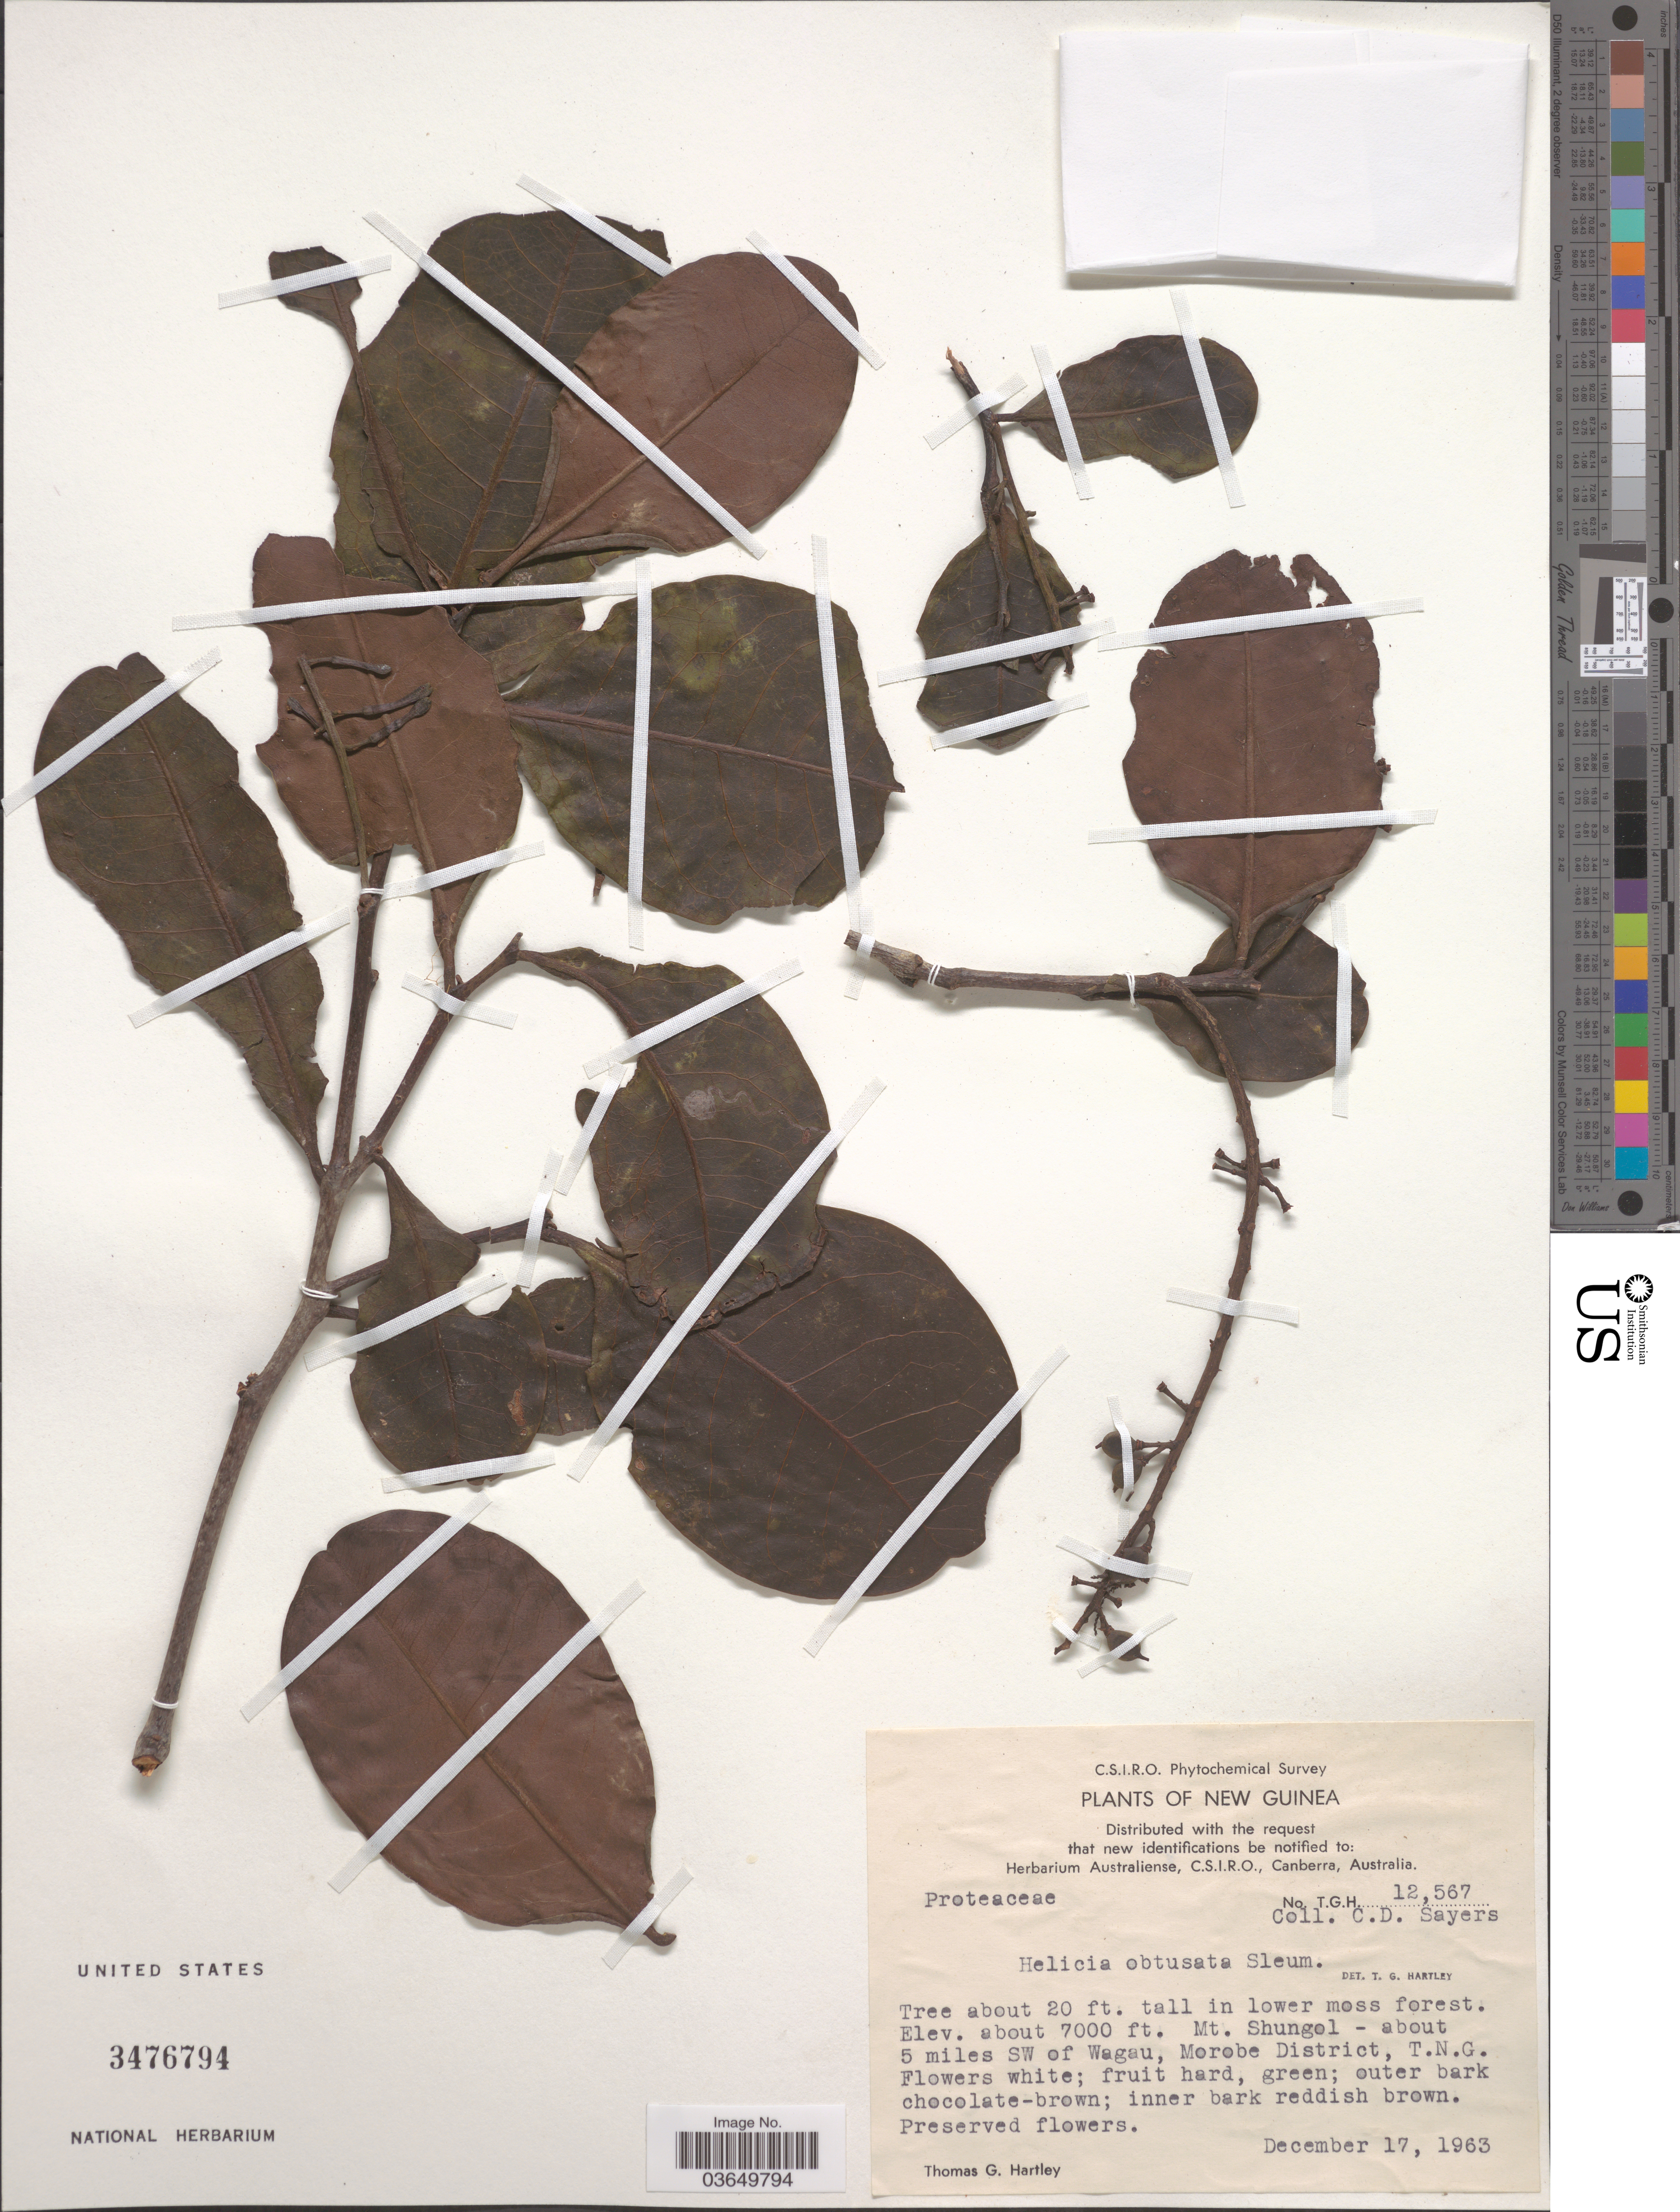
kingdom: Plantae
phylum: Tracheophyta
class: Magnoliopsida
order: Proteales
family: Proteaceae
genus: Helicia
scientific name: Helicia obtusata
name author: Sleumer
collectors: C. Sayers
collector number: TGH 12567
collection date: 1963-12-17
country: Papua New Guinea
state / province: Morobe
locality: New Guinea. Mt. Shungol - about 5 miles SW of Wagau, Morobe District, T.N.G.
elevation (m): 2134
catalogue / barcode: US 3476794